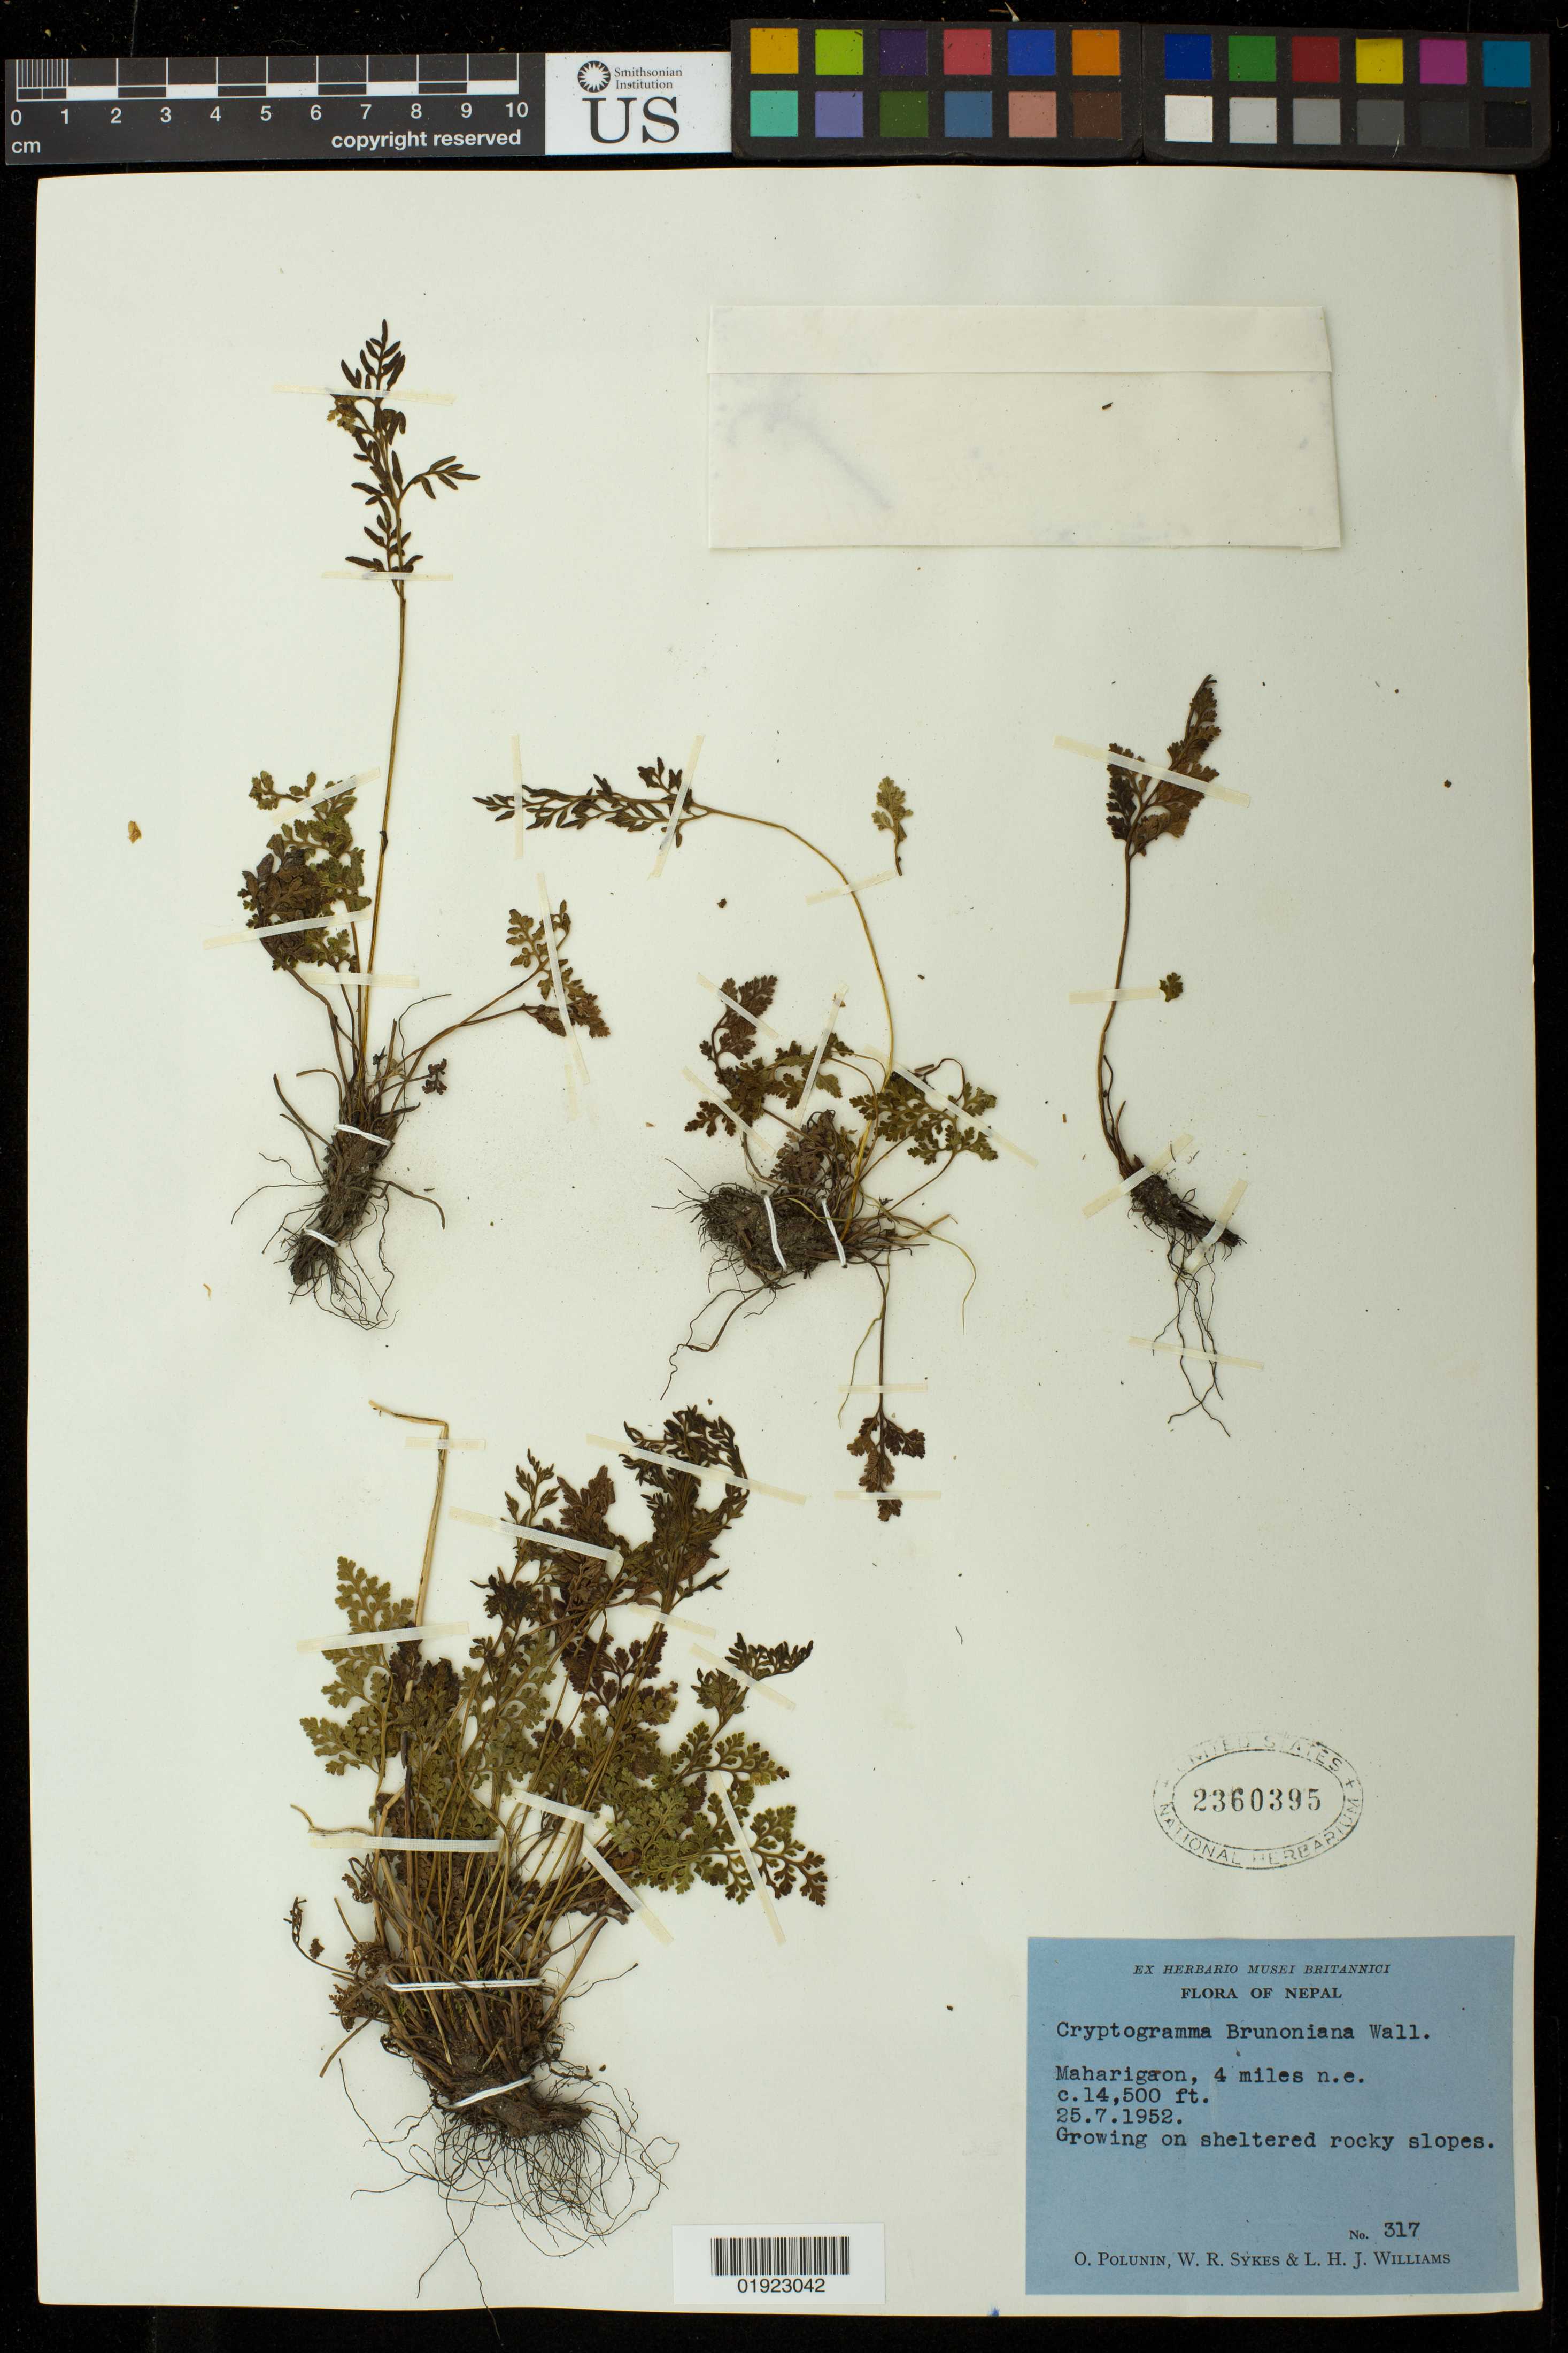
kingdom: Plantae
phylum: Tracheophyta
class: Polypodiopsida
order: Polypodiales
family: Pteridaceae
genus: Cryptogramma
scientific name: Cryptogramma brunoniana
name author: Wall. ex Hook. & Grev.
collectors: O. V. Polunin, W. R. Sykes & L. H. J. Williams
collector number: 317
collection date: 1952-07-25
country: Nepal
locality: Maharigaon, 4 miles n.e.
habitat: Growing on sheltered rocky slopes.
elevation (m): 4420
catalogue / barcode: US 2360395